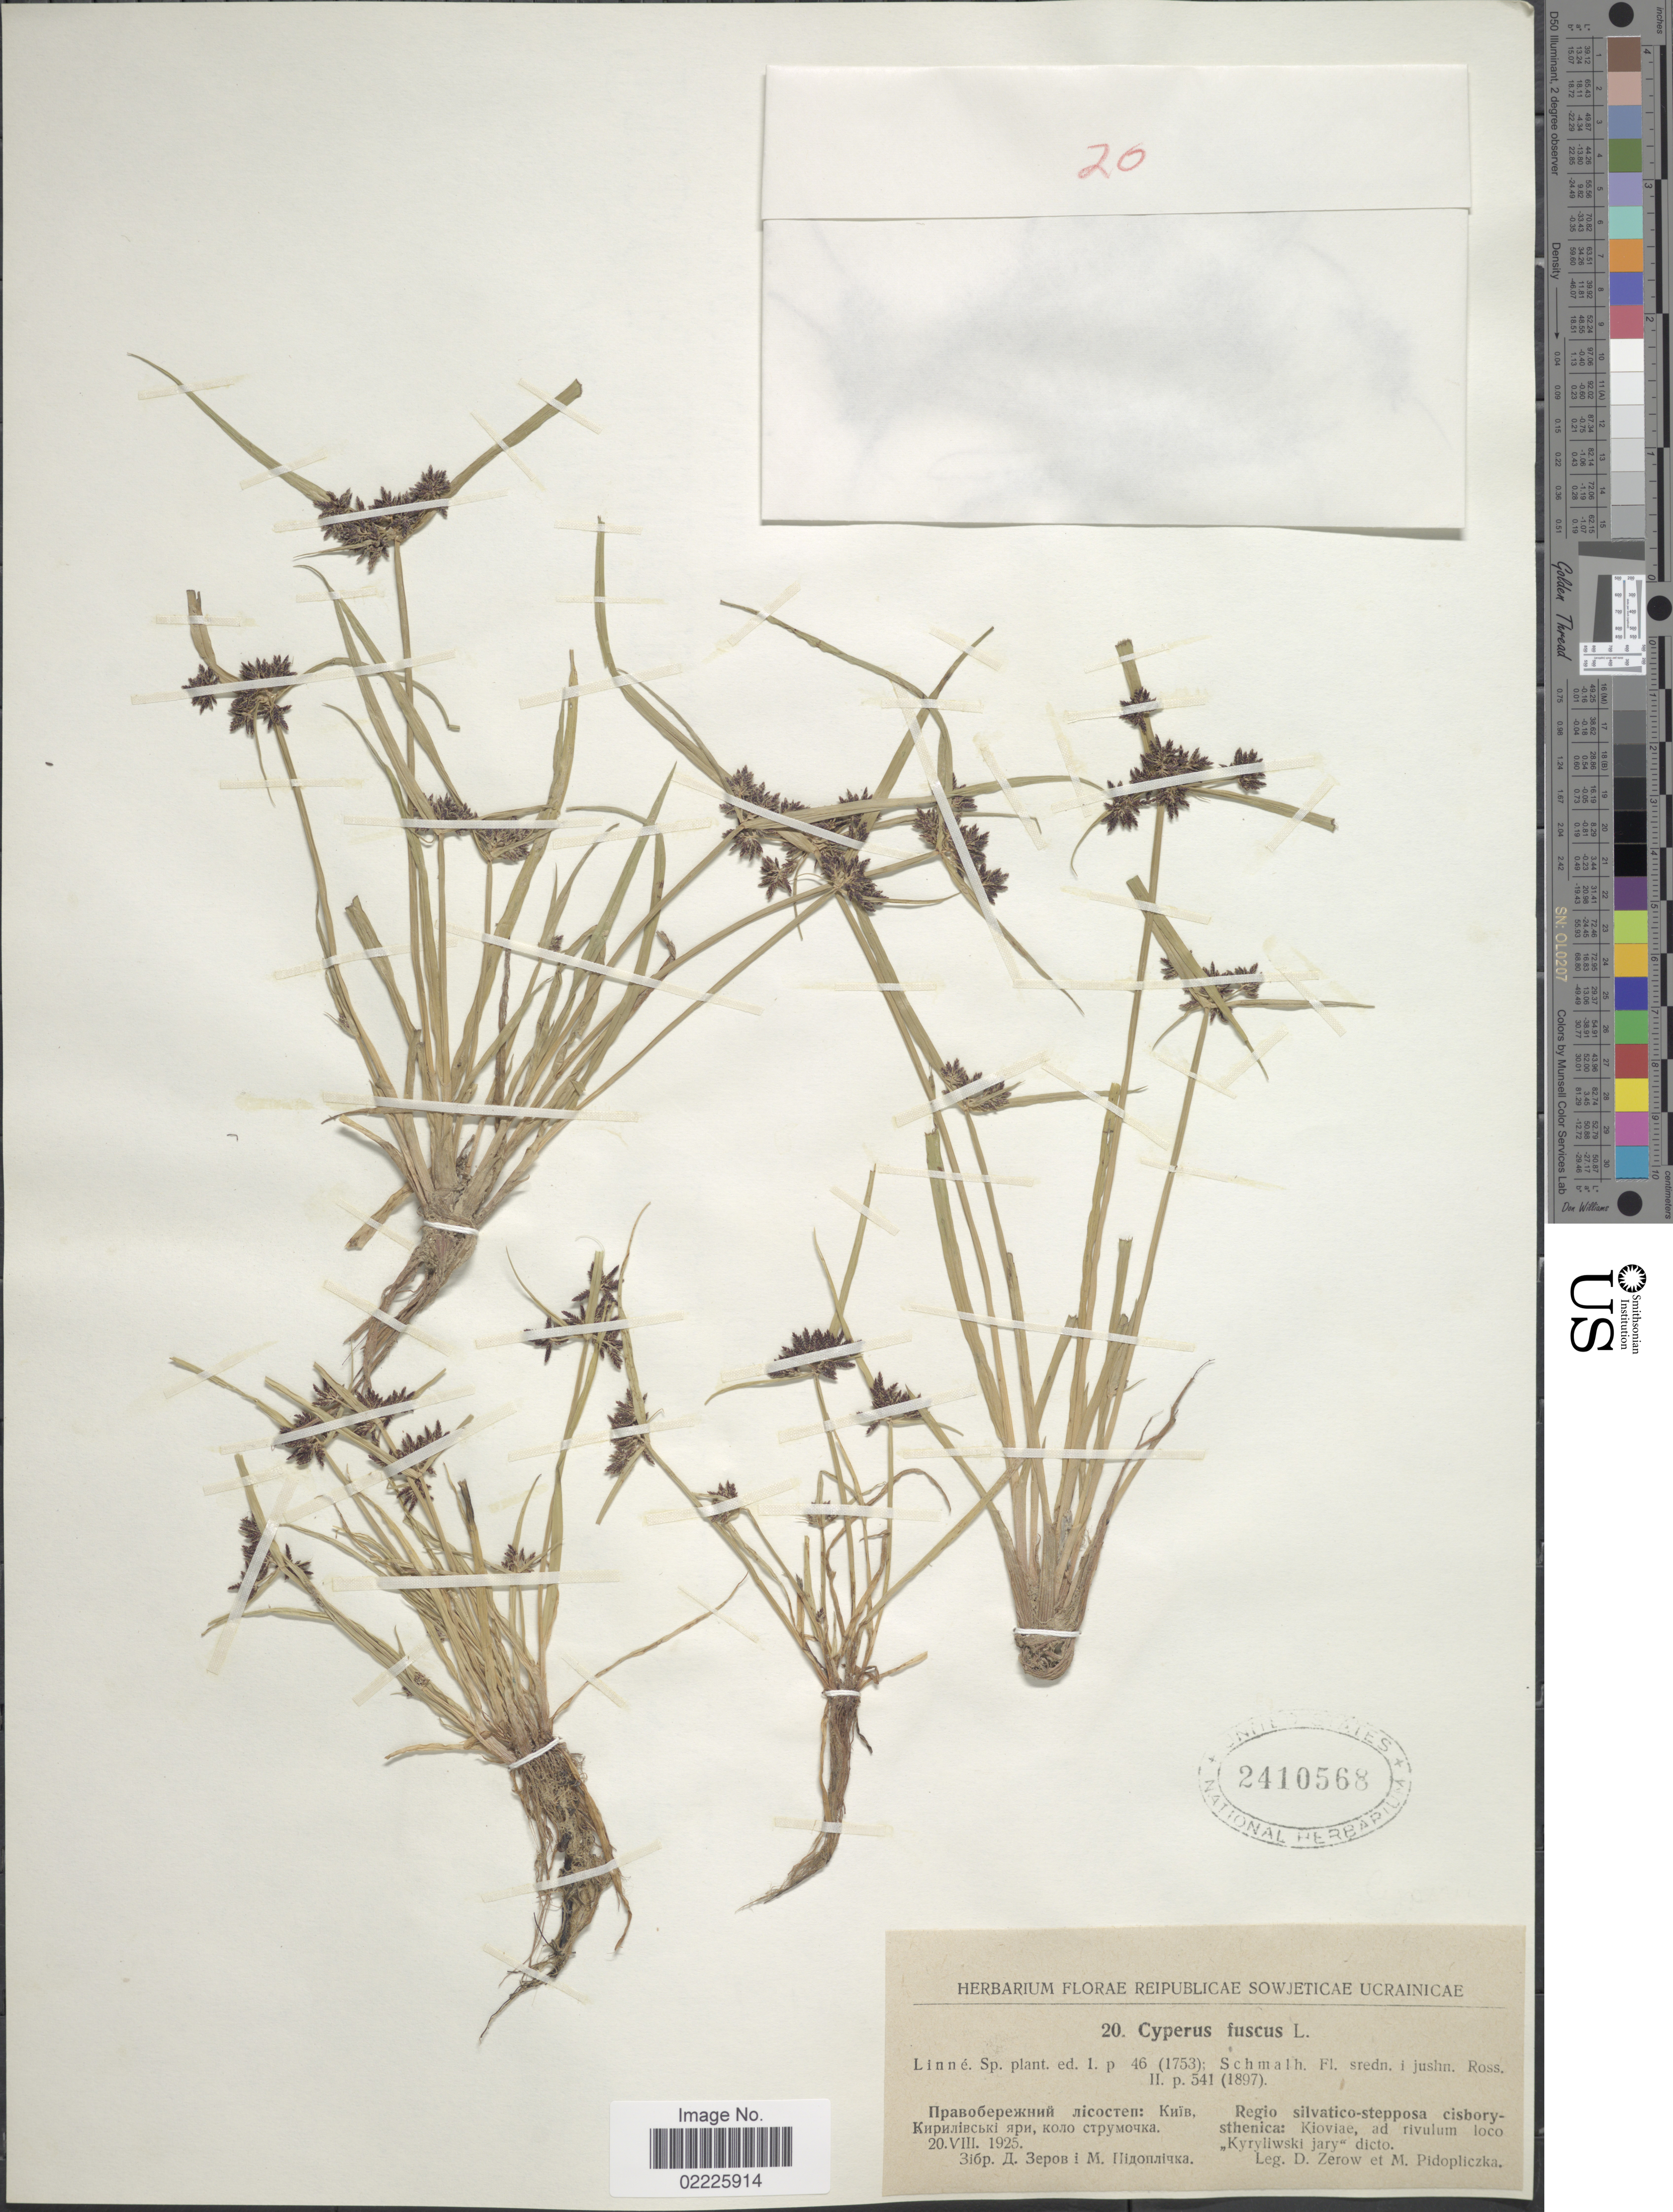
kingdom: Plantae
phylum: Tracheophyta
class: Liliopsida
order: Poales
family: Cyperaceae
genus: Cyperus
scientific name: Cyperus fuscus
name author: L.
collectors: D. Zerow & M. Pidopliczka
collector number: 20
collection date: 1925-08-20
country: Ukraine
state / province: Kiev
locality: Regio silvatico-steppora cisborysthenica: Kioviae ad rivulum loco Kyryliwski jary dicto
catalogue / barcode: US 2410568